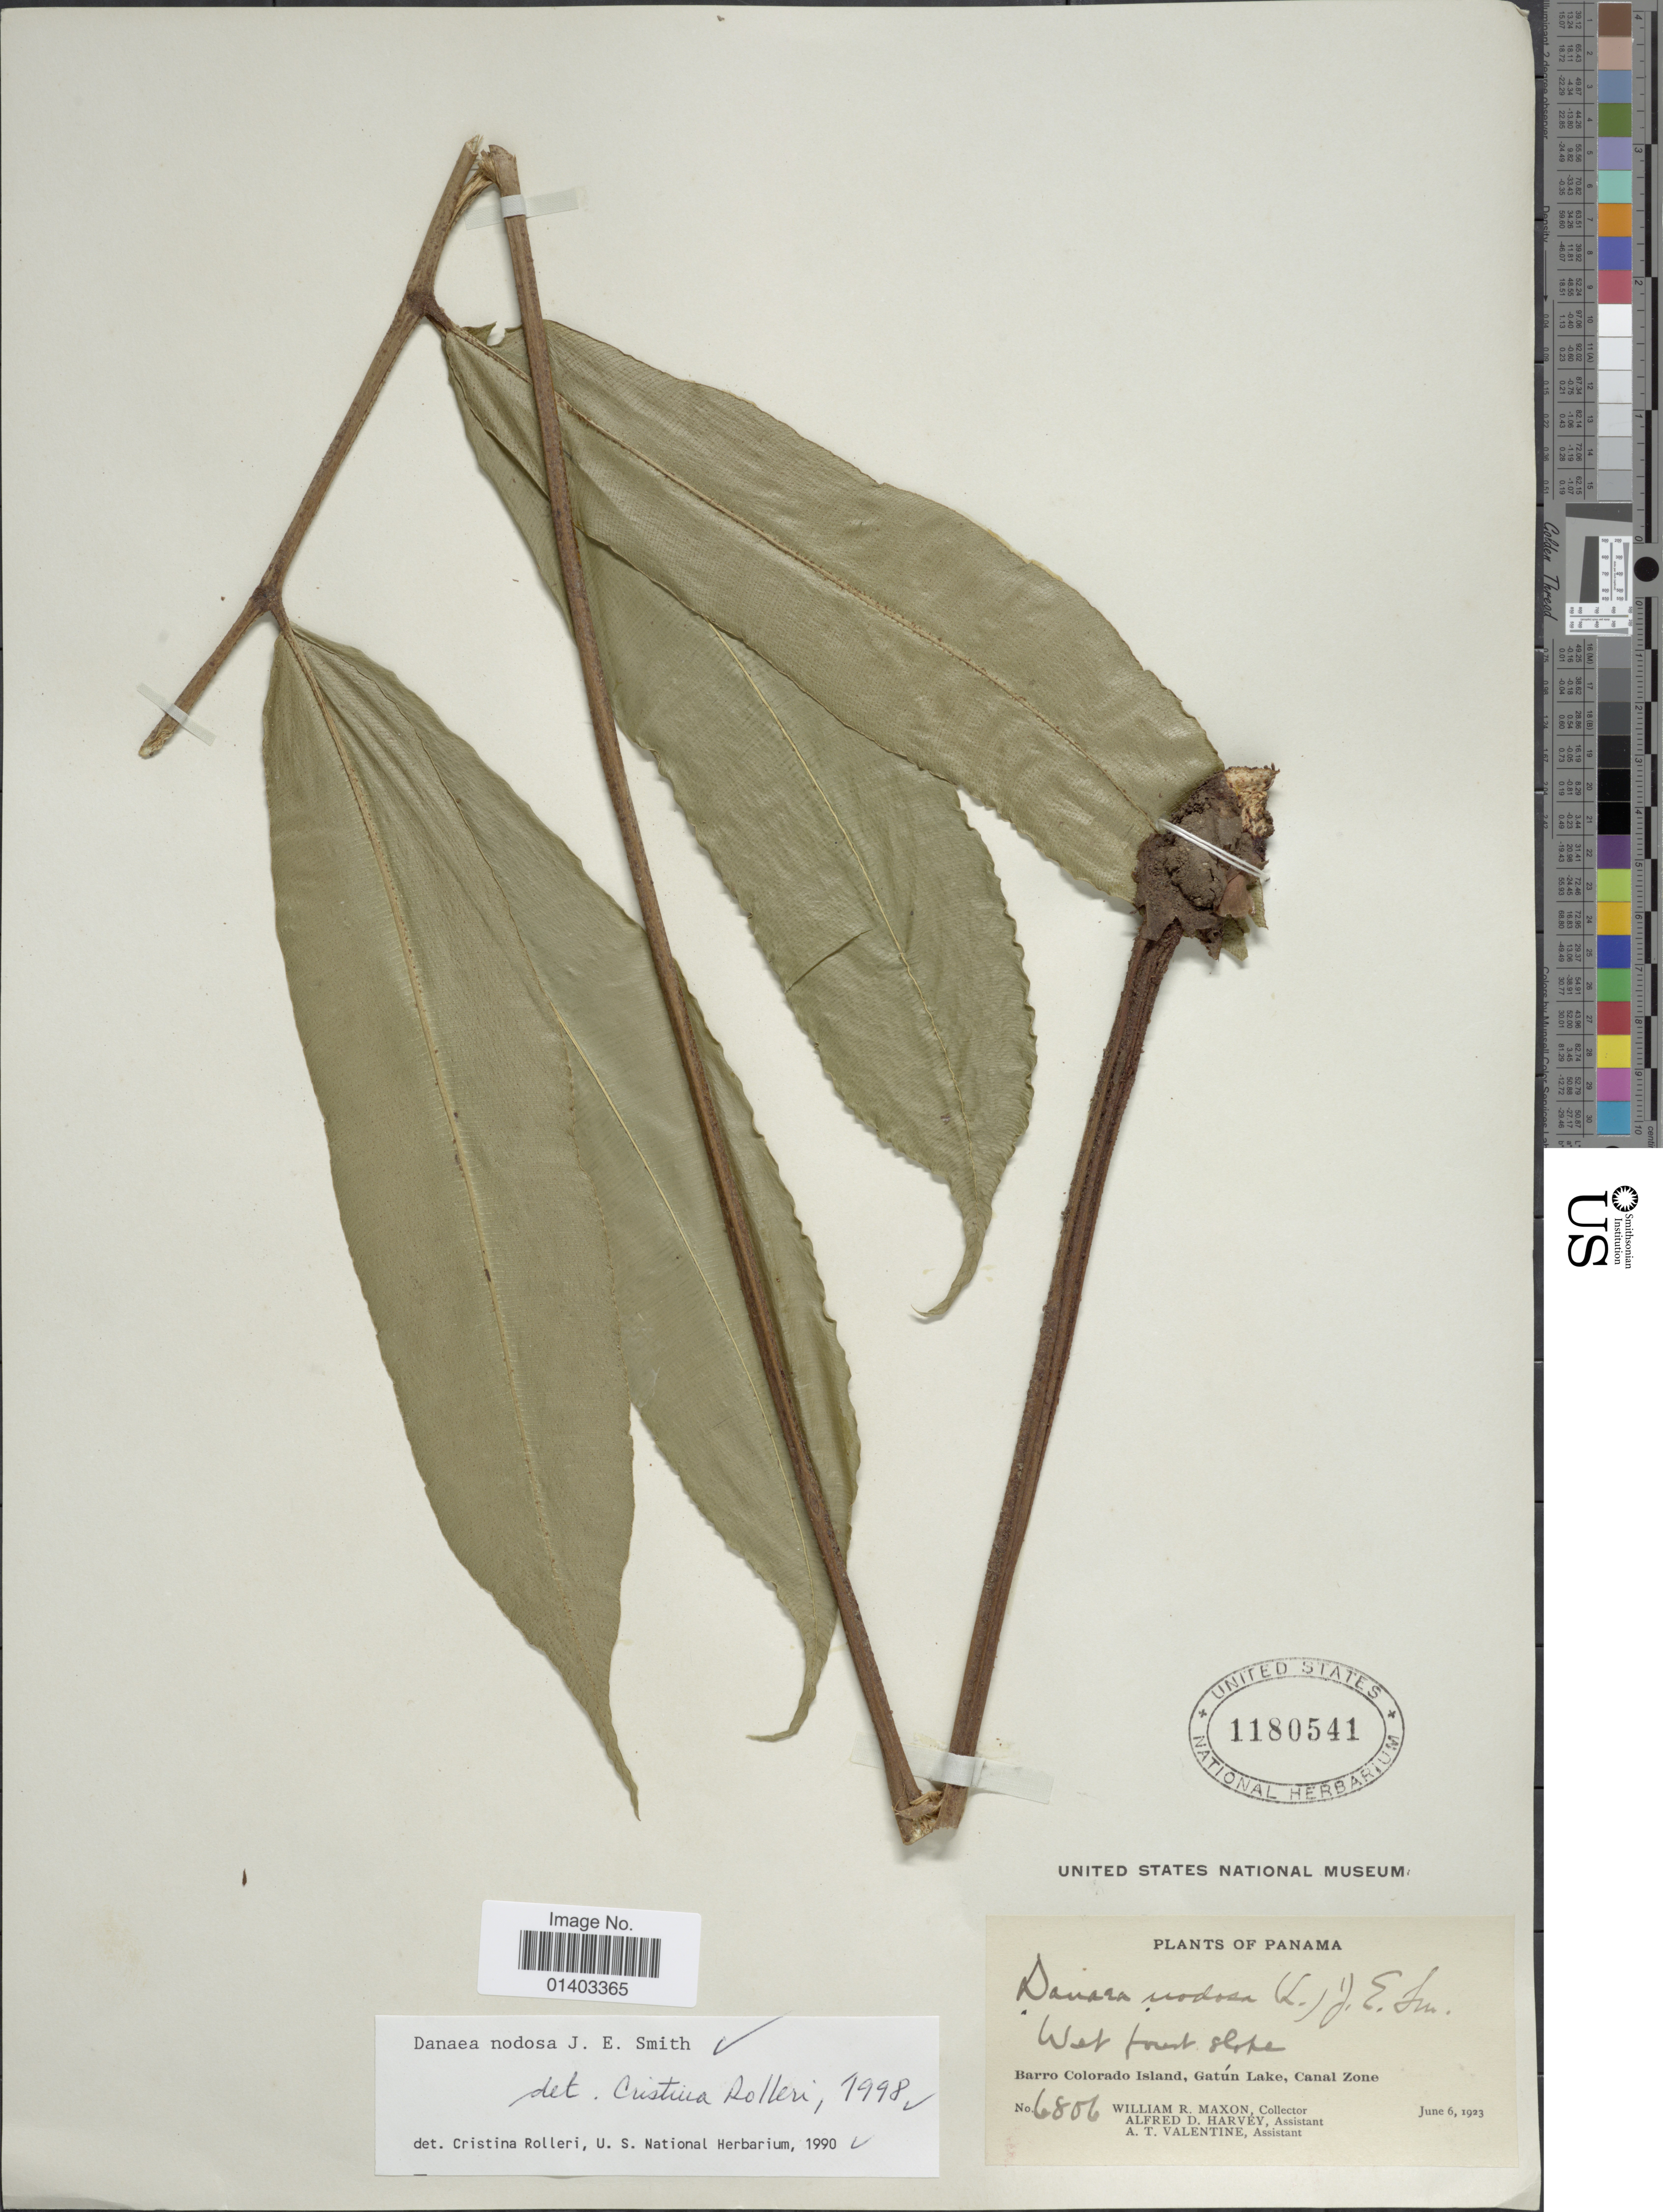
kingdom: Plantae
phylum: Tracheophyta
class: Polypodiopsida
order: Marattiales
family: Marattiaceae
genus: Danaea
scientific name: Danaea nodosa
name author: (L.) Sm.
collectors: W. R. Maxon, A. D. Harvey & A. Valentine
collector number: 6806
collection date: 1923-06-06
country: Panama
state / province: Panamá Oeste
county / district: Canal Zone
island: Barro Colorado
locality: Barro Colorado island, Gatún Lake, Canal Zone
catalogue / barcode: US 1180541